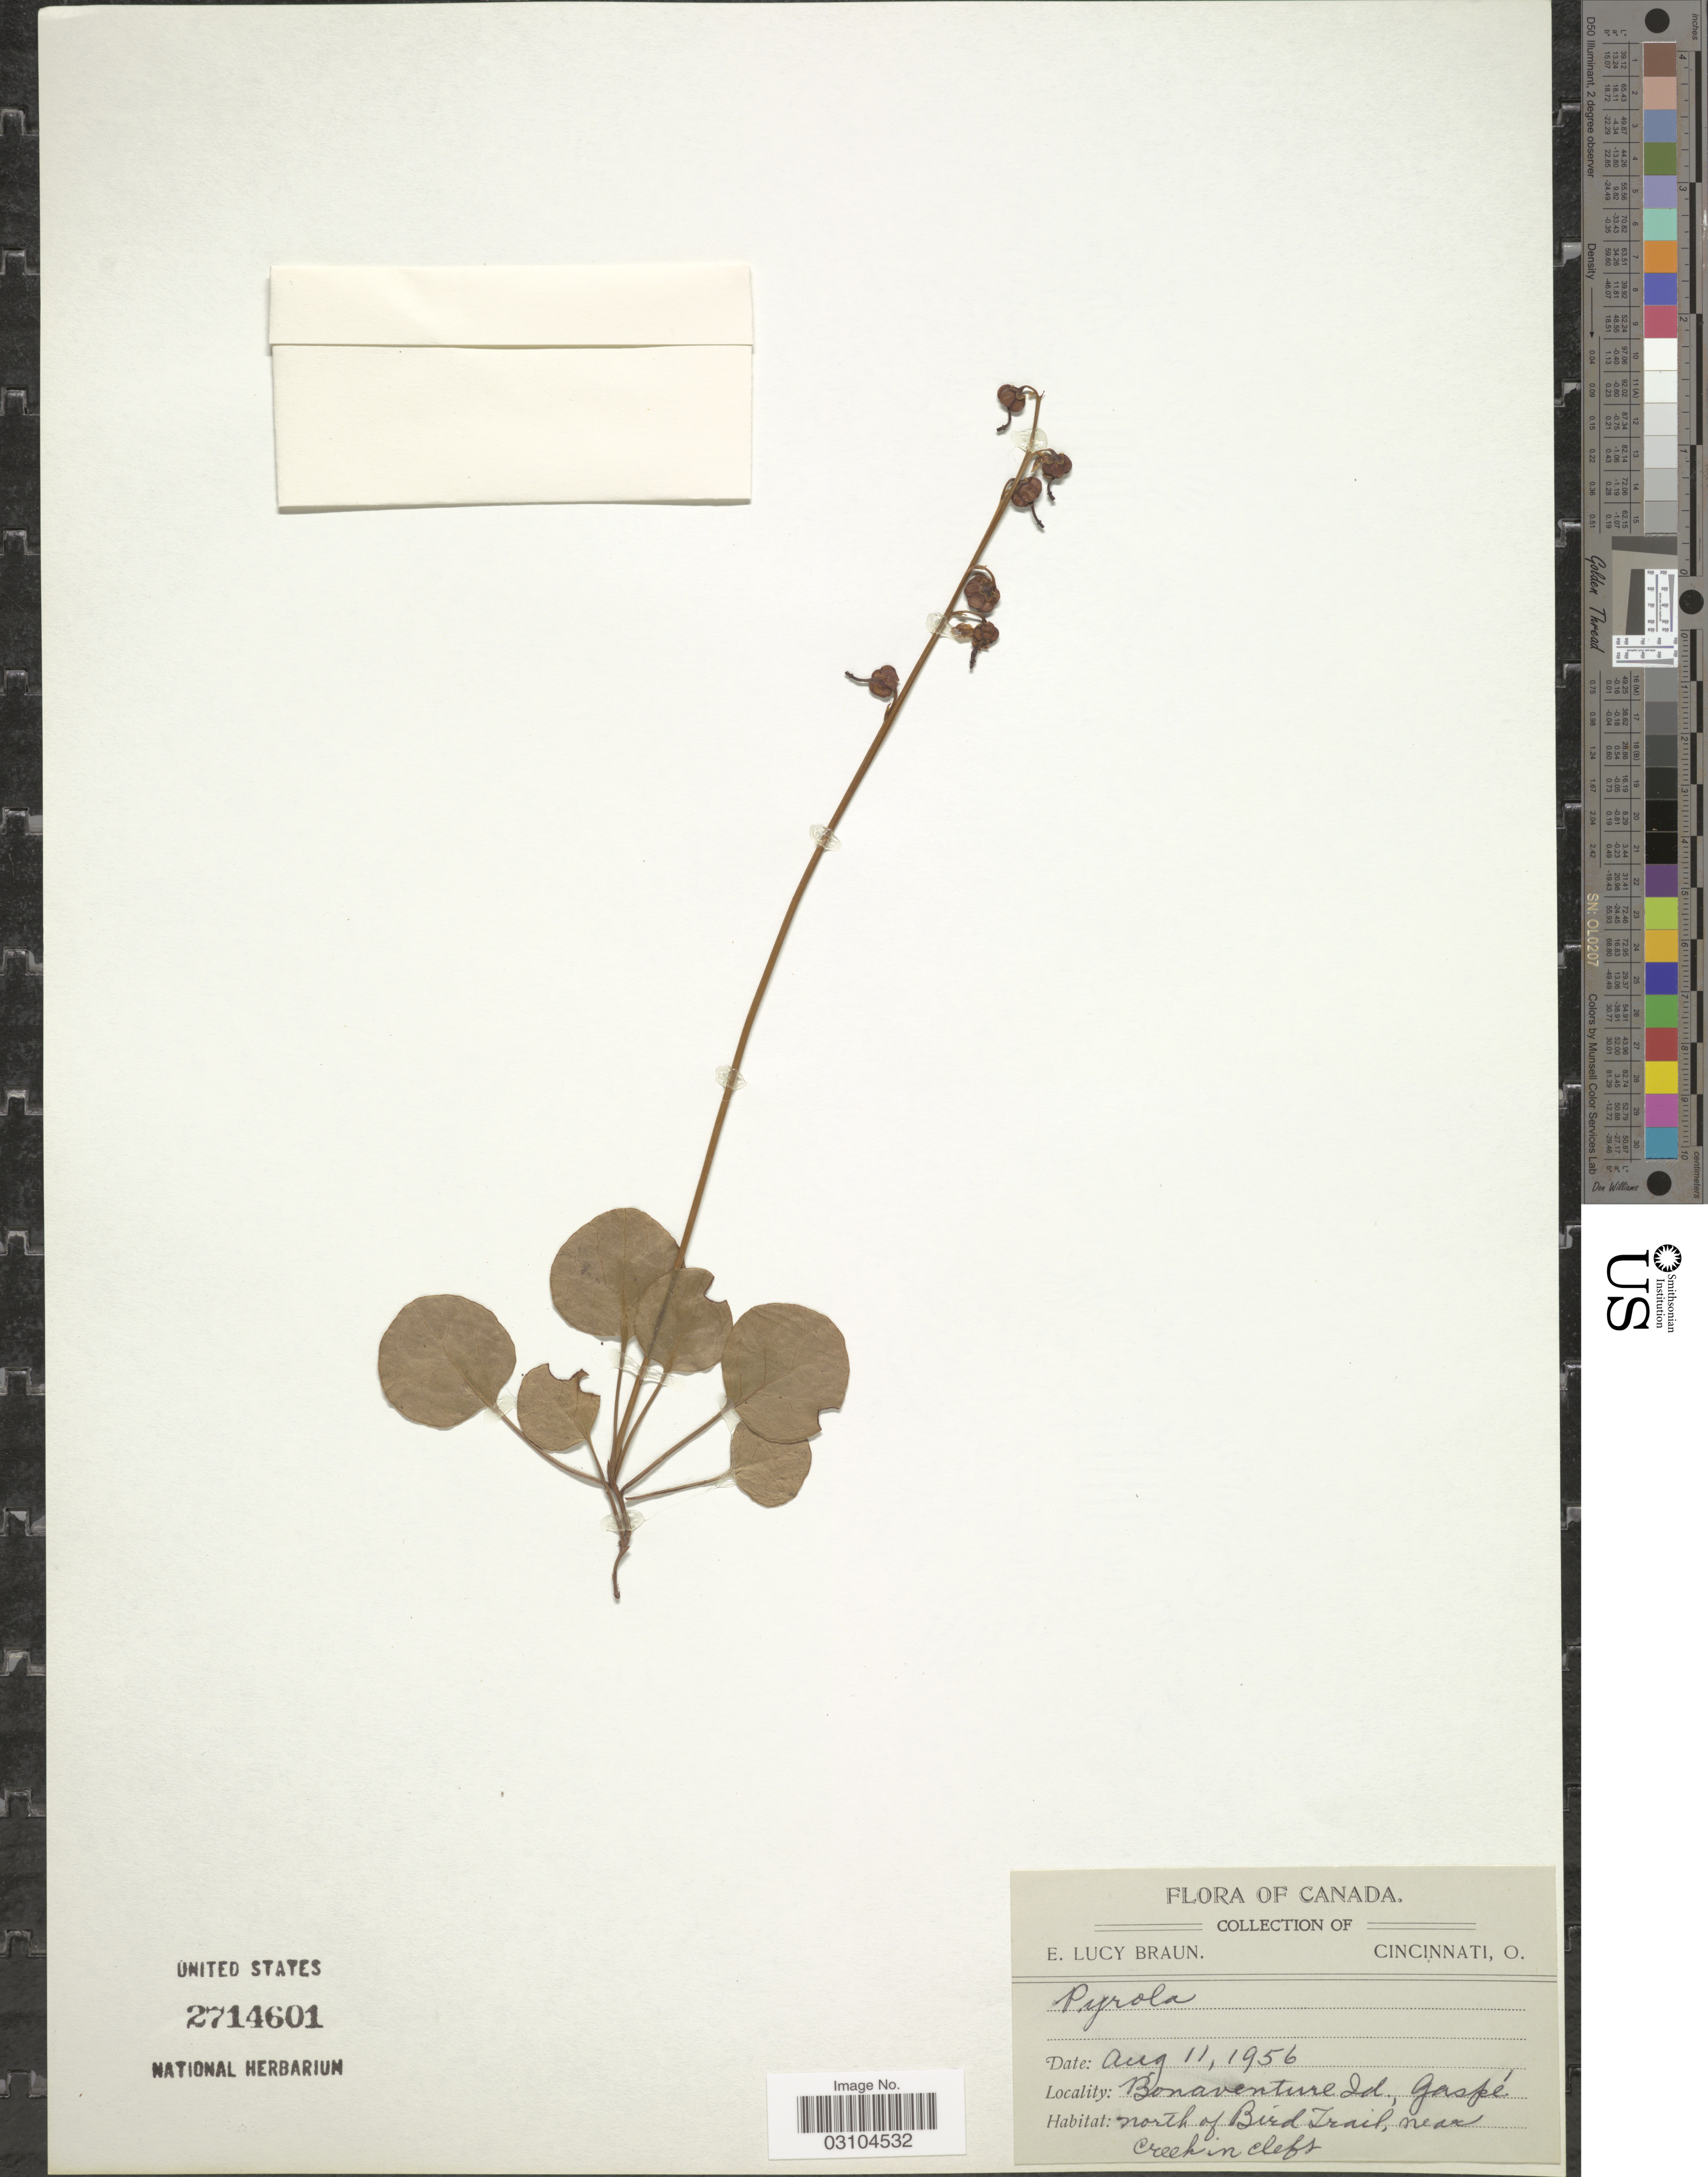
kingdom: Plantae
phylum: Tracheophyta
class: Magnoliopsida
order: Ericales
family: Ericaceae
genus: Pyrola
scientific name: Pyrola sp.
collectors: E. L. Braun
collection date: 1956-08-11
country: Canada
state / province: Quebec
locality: Bonaventure Id., Gaspé. North of Bird Trail, near creek.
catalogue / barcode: US 2714601